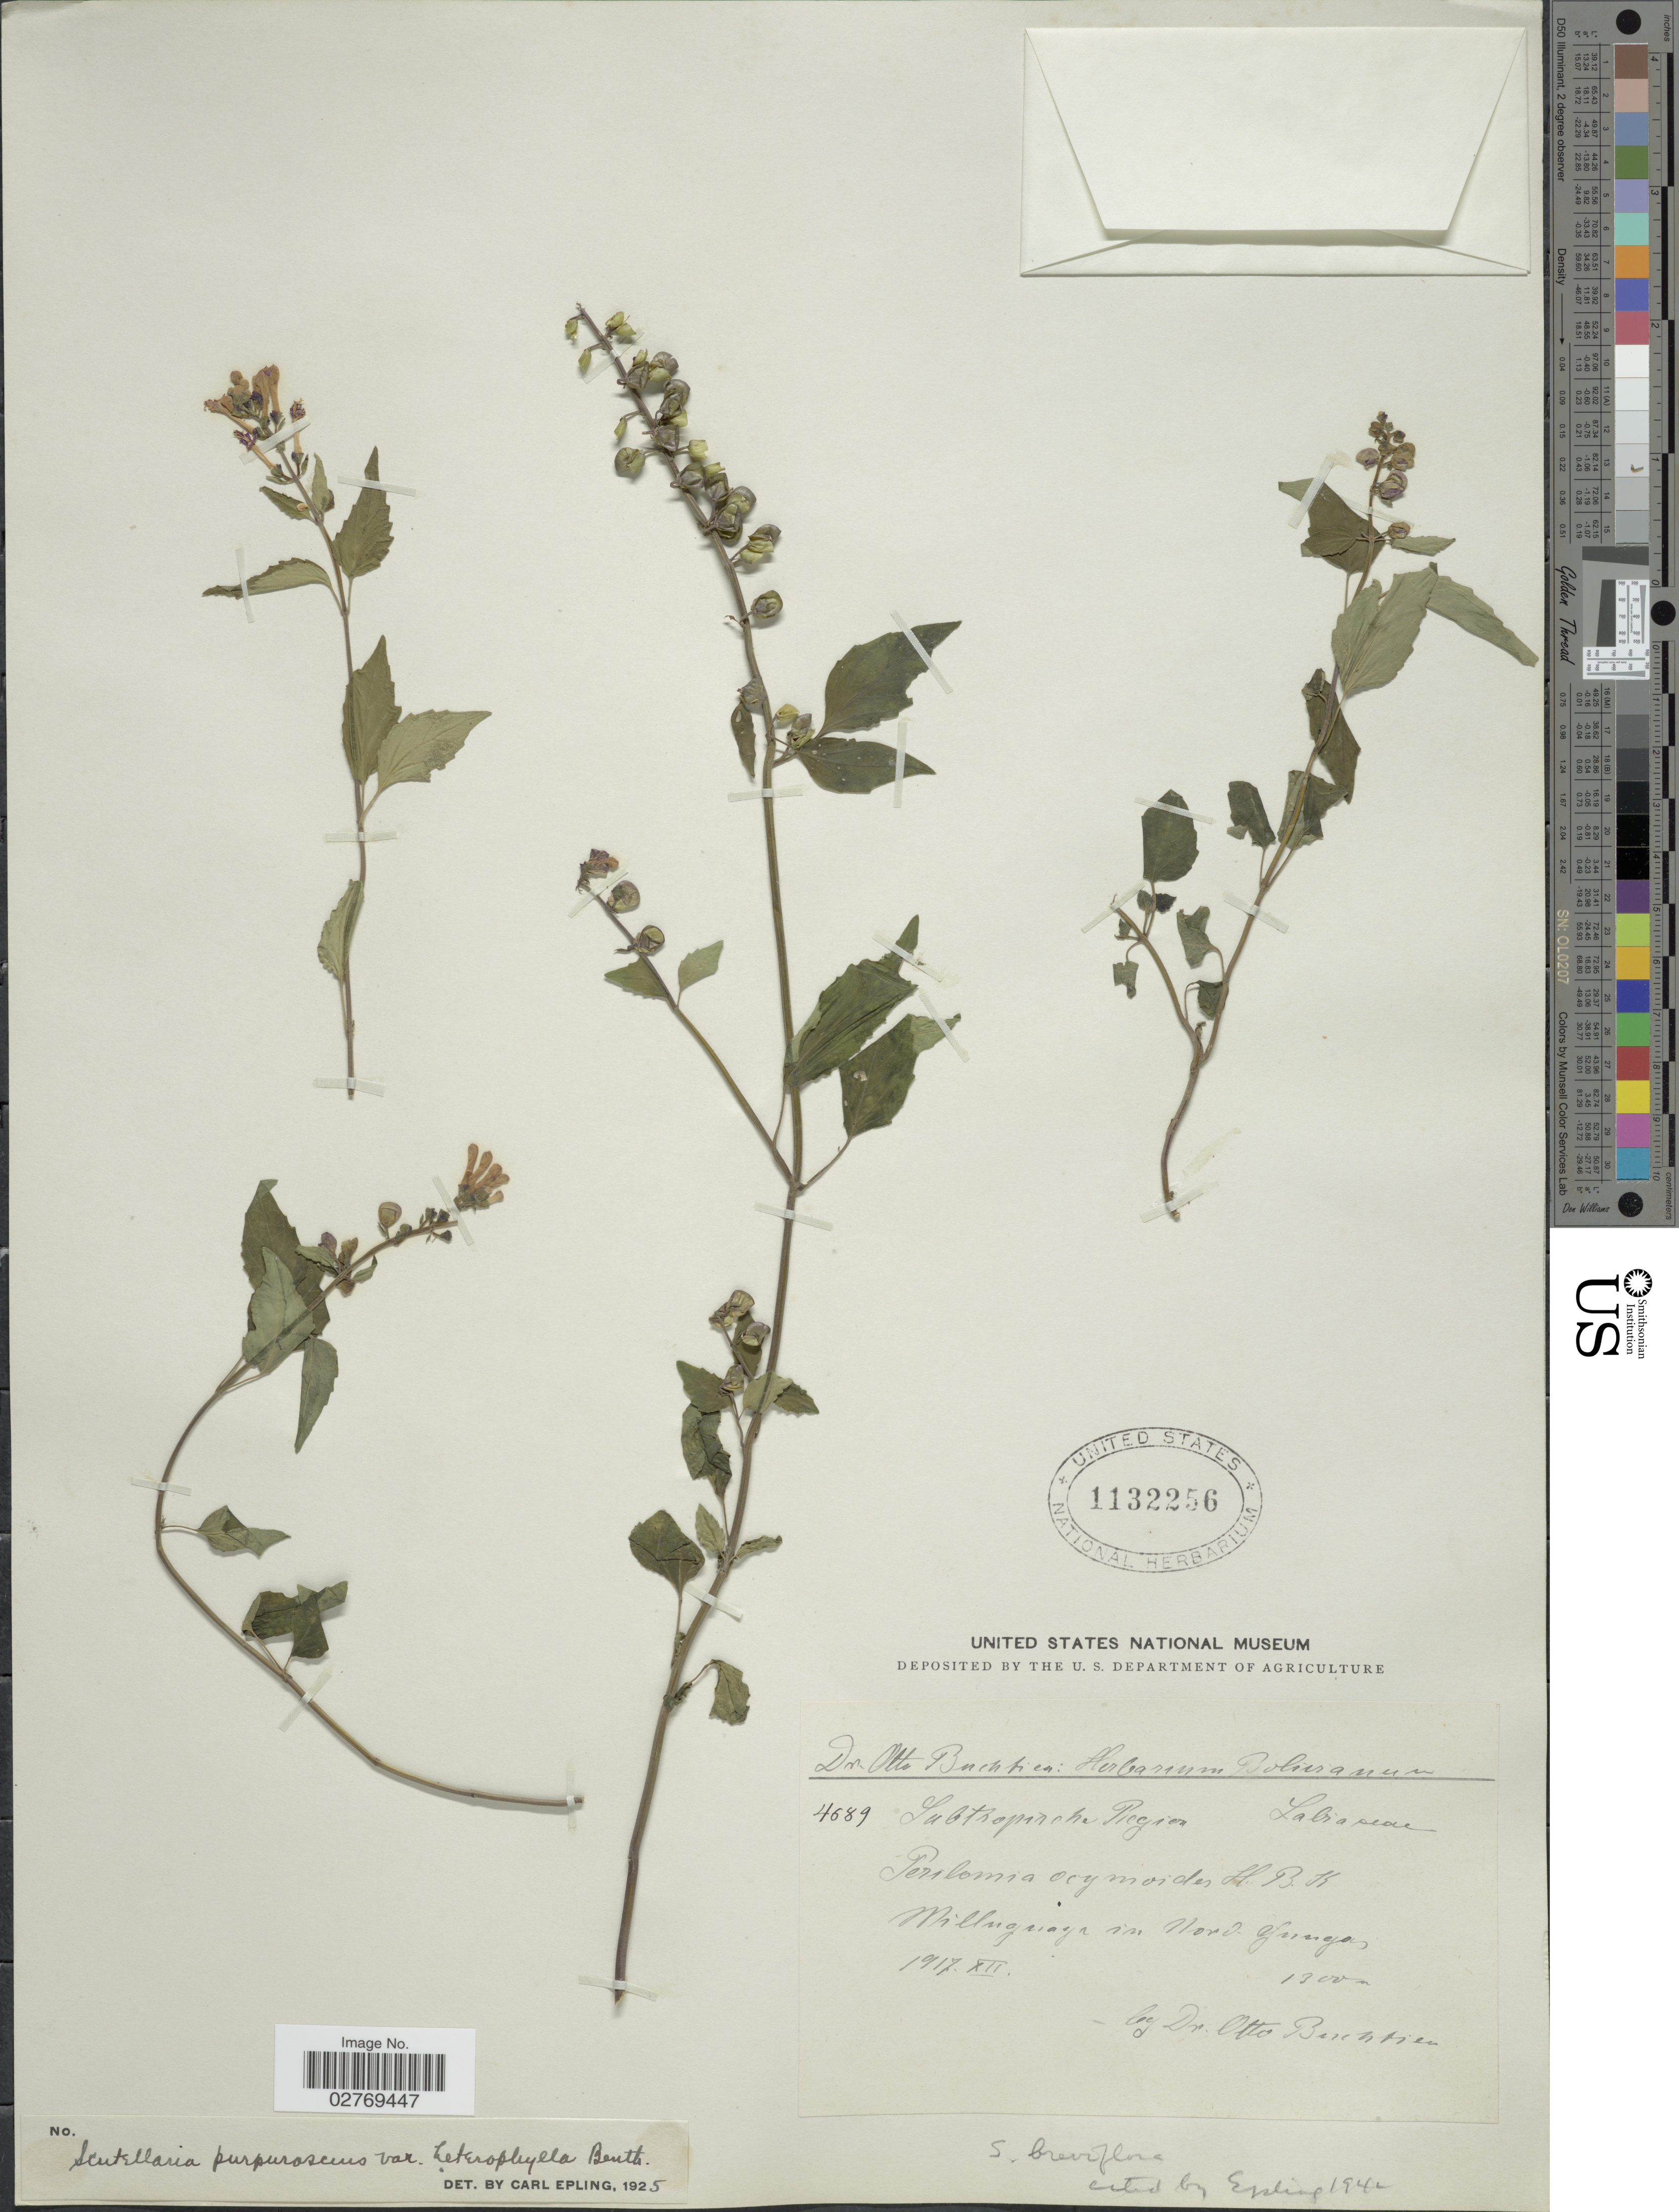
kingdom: Plantae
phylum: Tracheophyta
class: Magnoliopsida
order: Lamiales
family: Lamiaceae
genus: Scutellaria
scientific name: Scutellaria breviflora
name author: Benth.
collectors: O. Buchtien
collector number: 4689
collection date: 1917-12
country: Bolivia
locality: Millugriaga in Nord Yungas.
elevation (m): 1300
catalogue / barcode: US 1132256